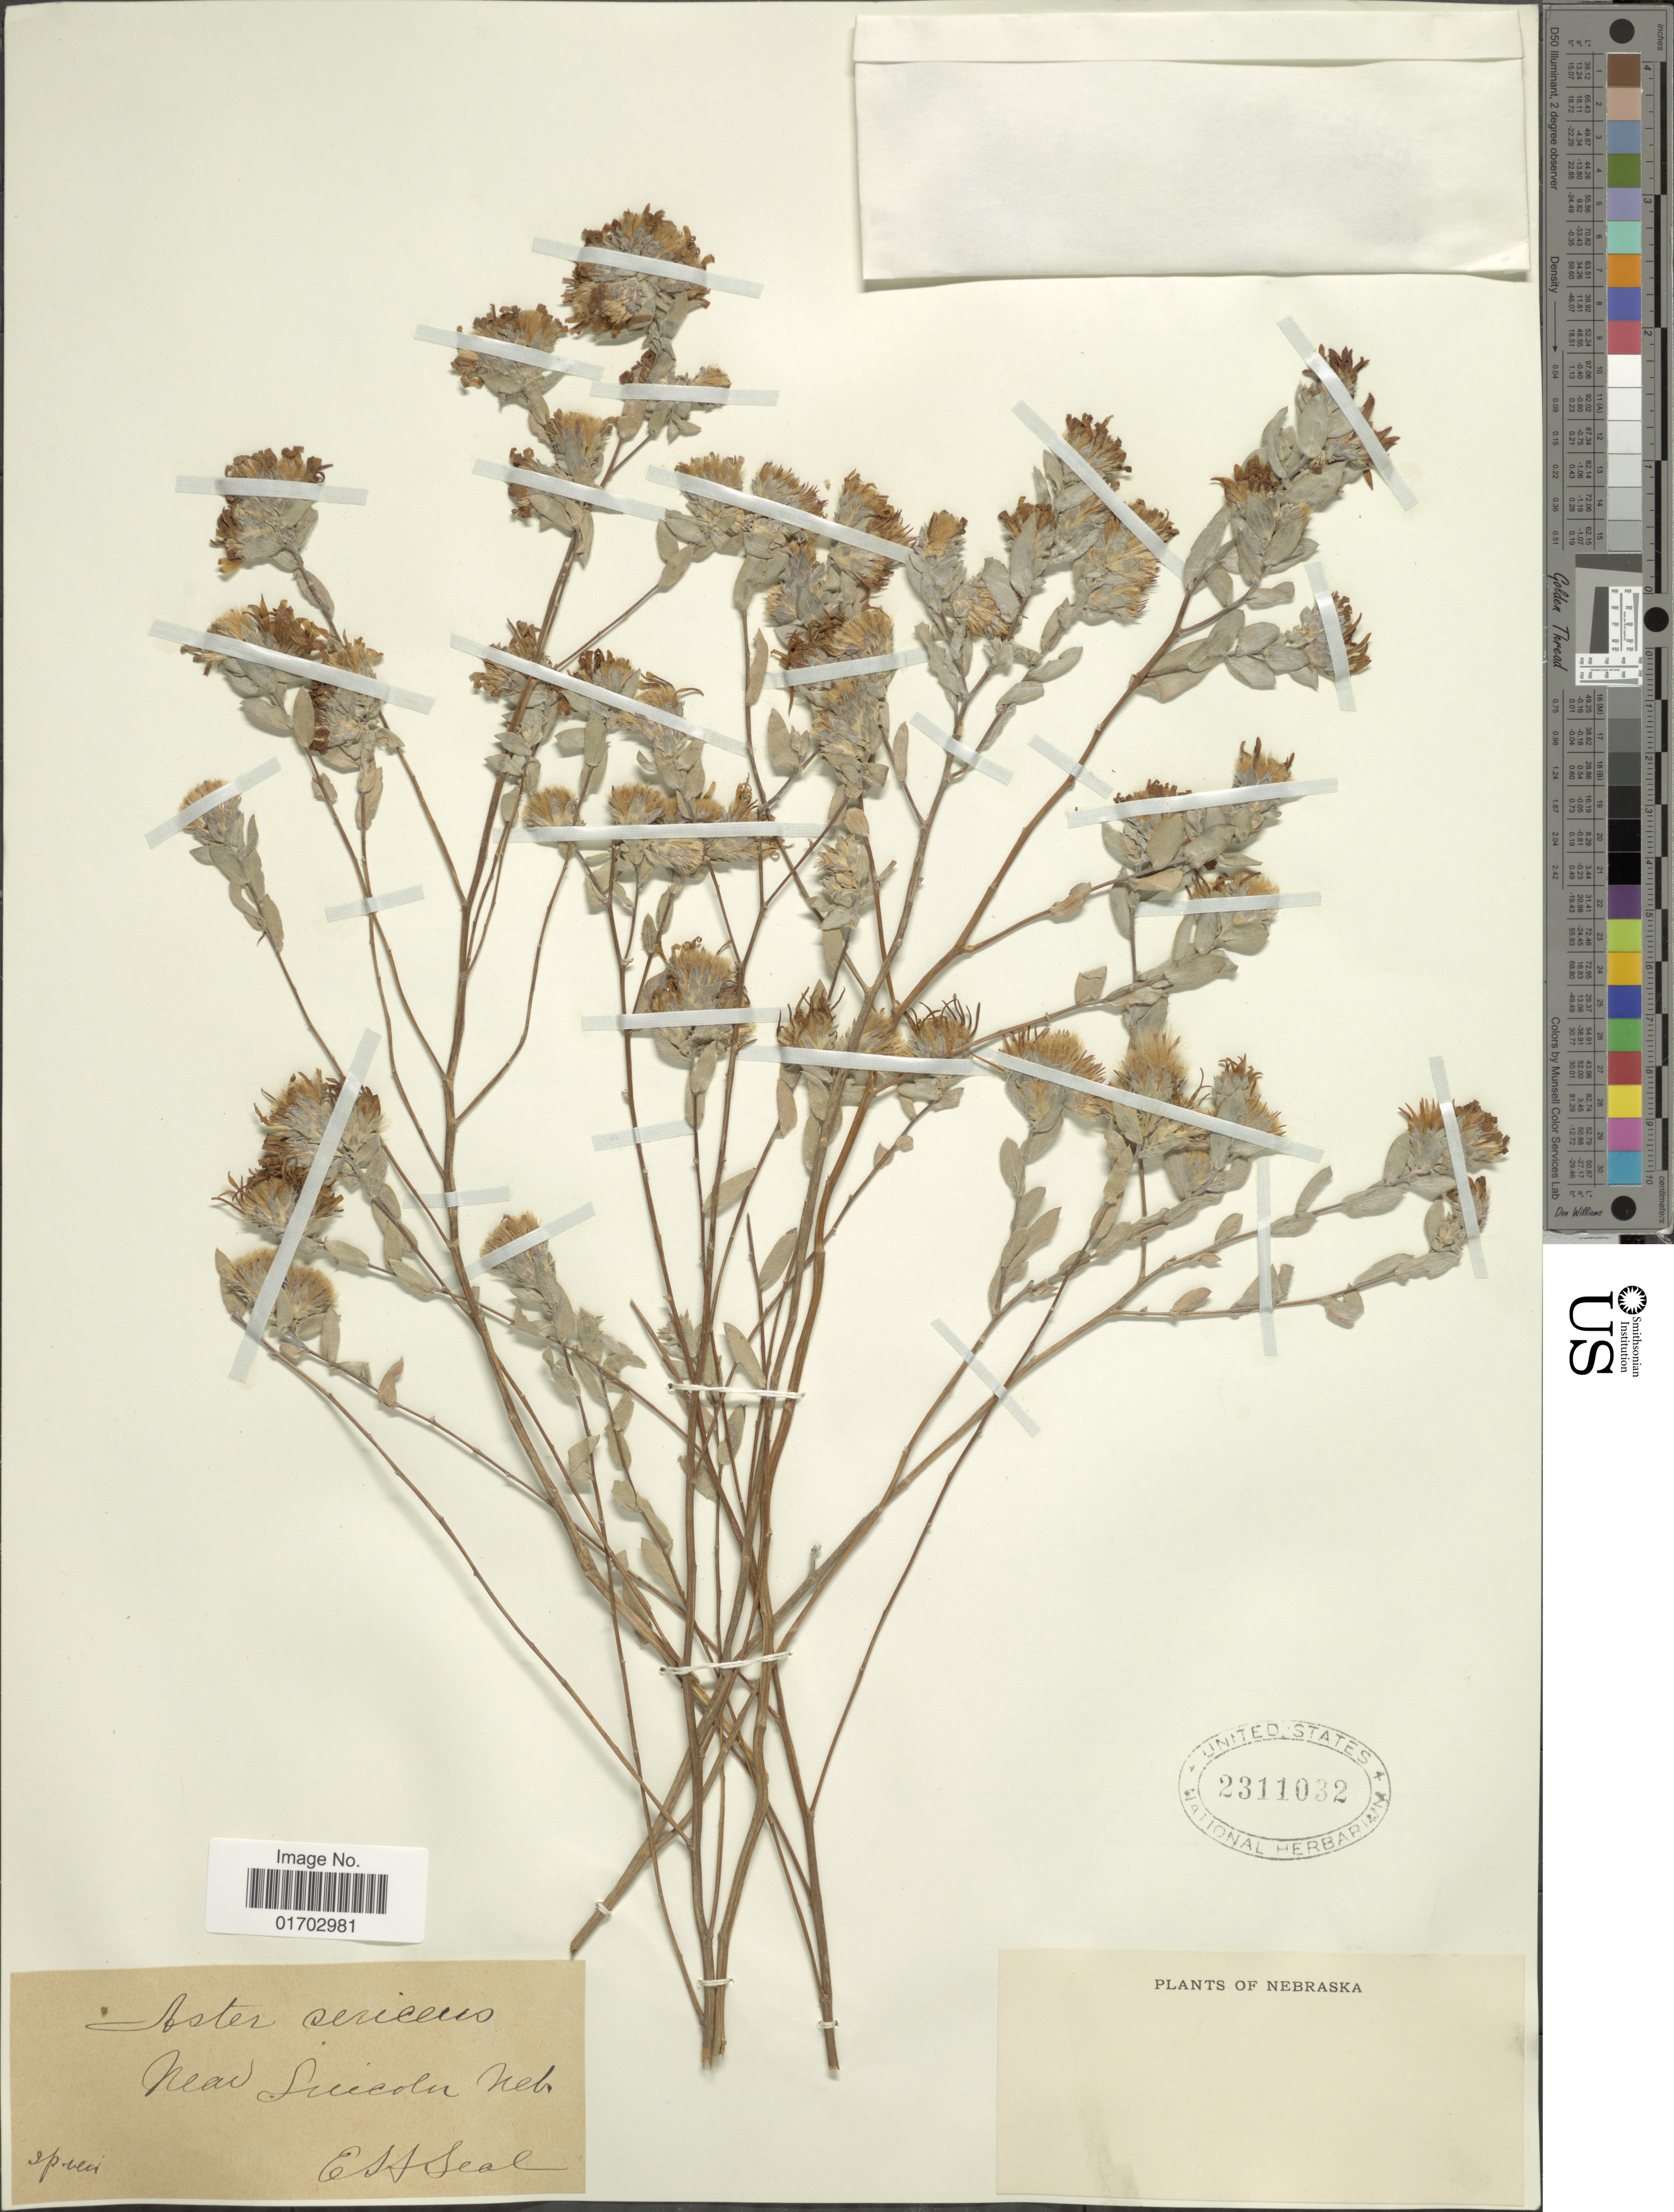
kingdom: Plantae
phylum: Tracheophyta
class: Magnoliopsida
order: Asterales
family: Asteraceae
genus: Symphyotrichum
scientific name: Symphyotrichum sericeum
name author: (Vent.) G.L. Nesom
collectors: E. Seal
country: United States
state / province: Nebraska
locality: Near Lincoln.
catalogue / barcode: US 2311032